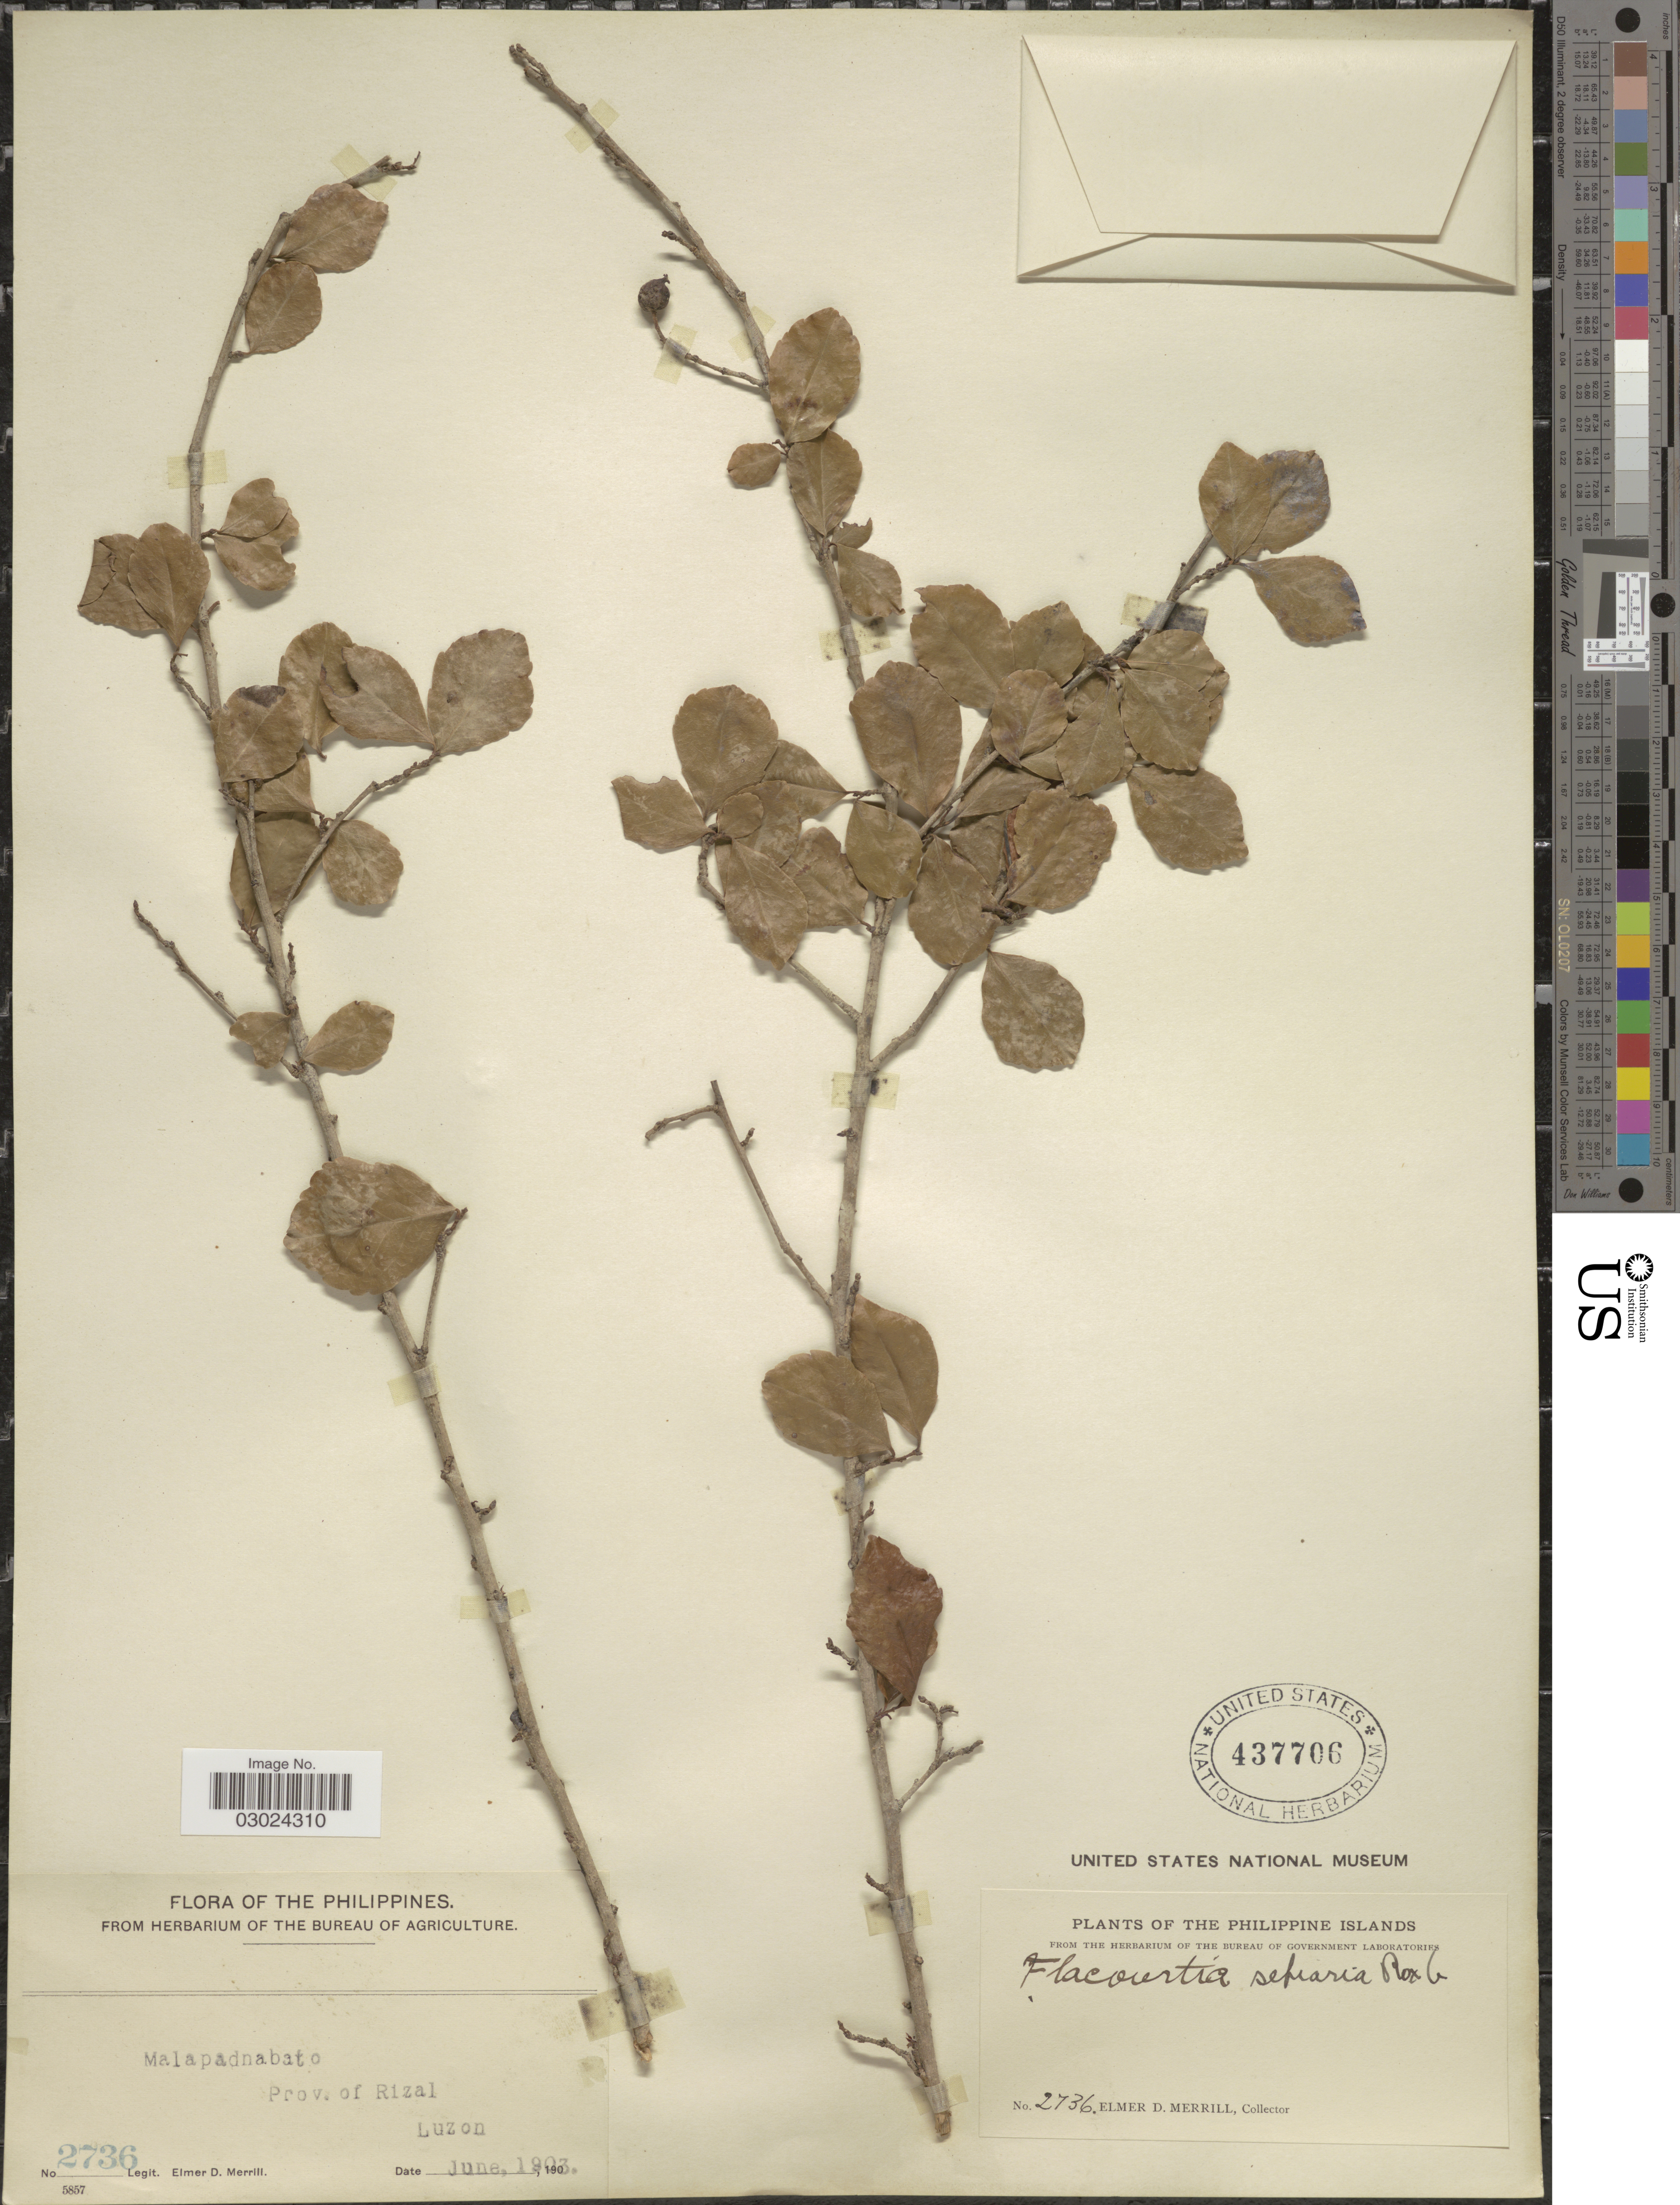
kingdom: Plantae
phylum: Tracheophyta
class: Magnoliopsida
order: Malpighiales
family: Salicaceae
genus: Flacourtia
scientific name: Flacourtia sepiaria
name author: Roxb.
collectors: E. D. Merrill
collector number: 2736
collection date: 1903-06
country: Philippines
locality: Malapadnabato, Prov. of Rizal. Luzon.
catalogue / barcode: US 437706